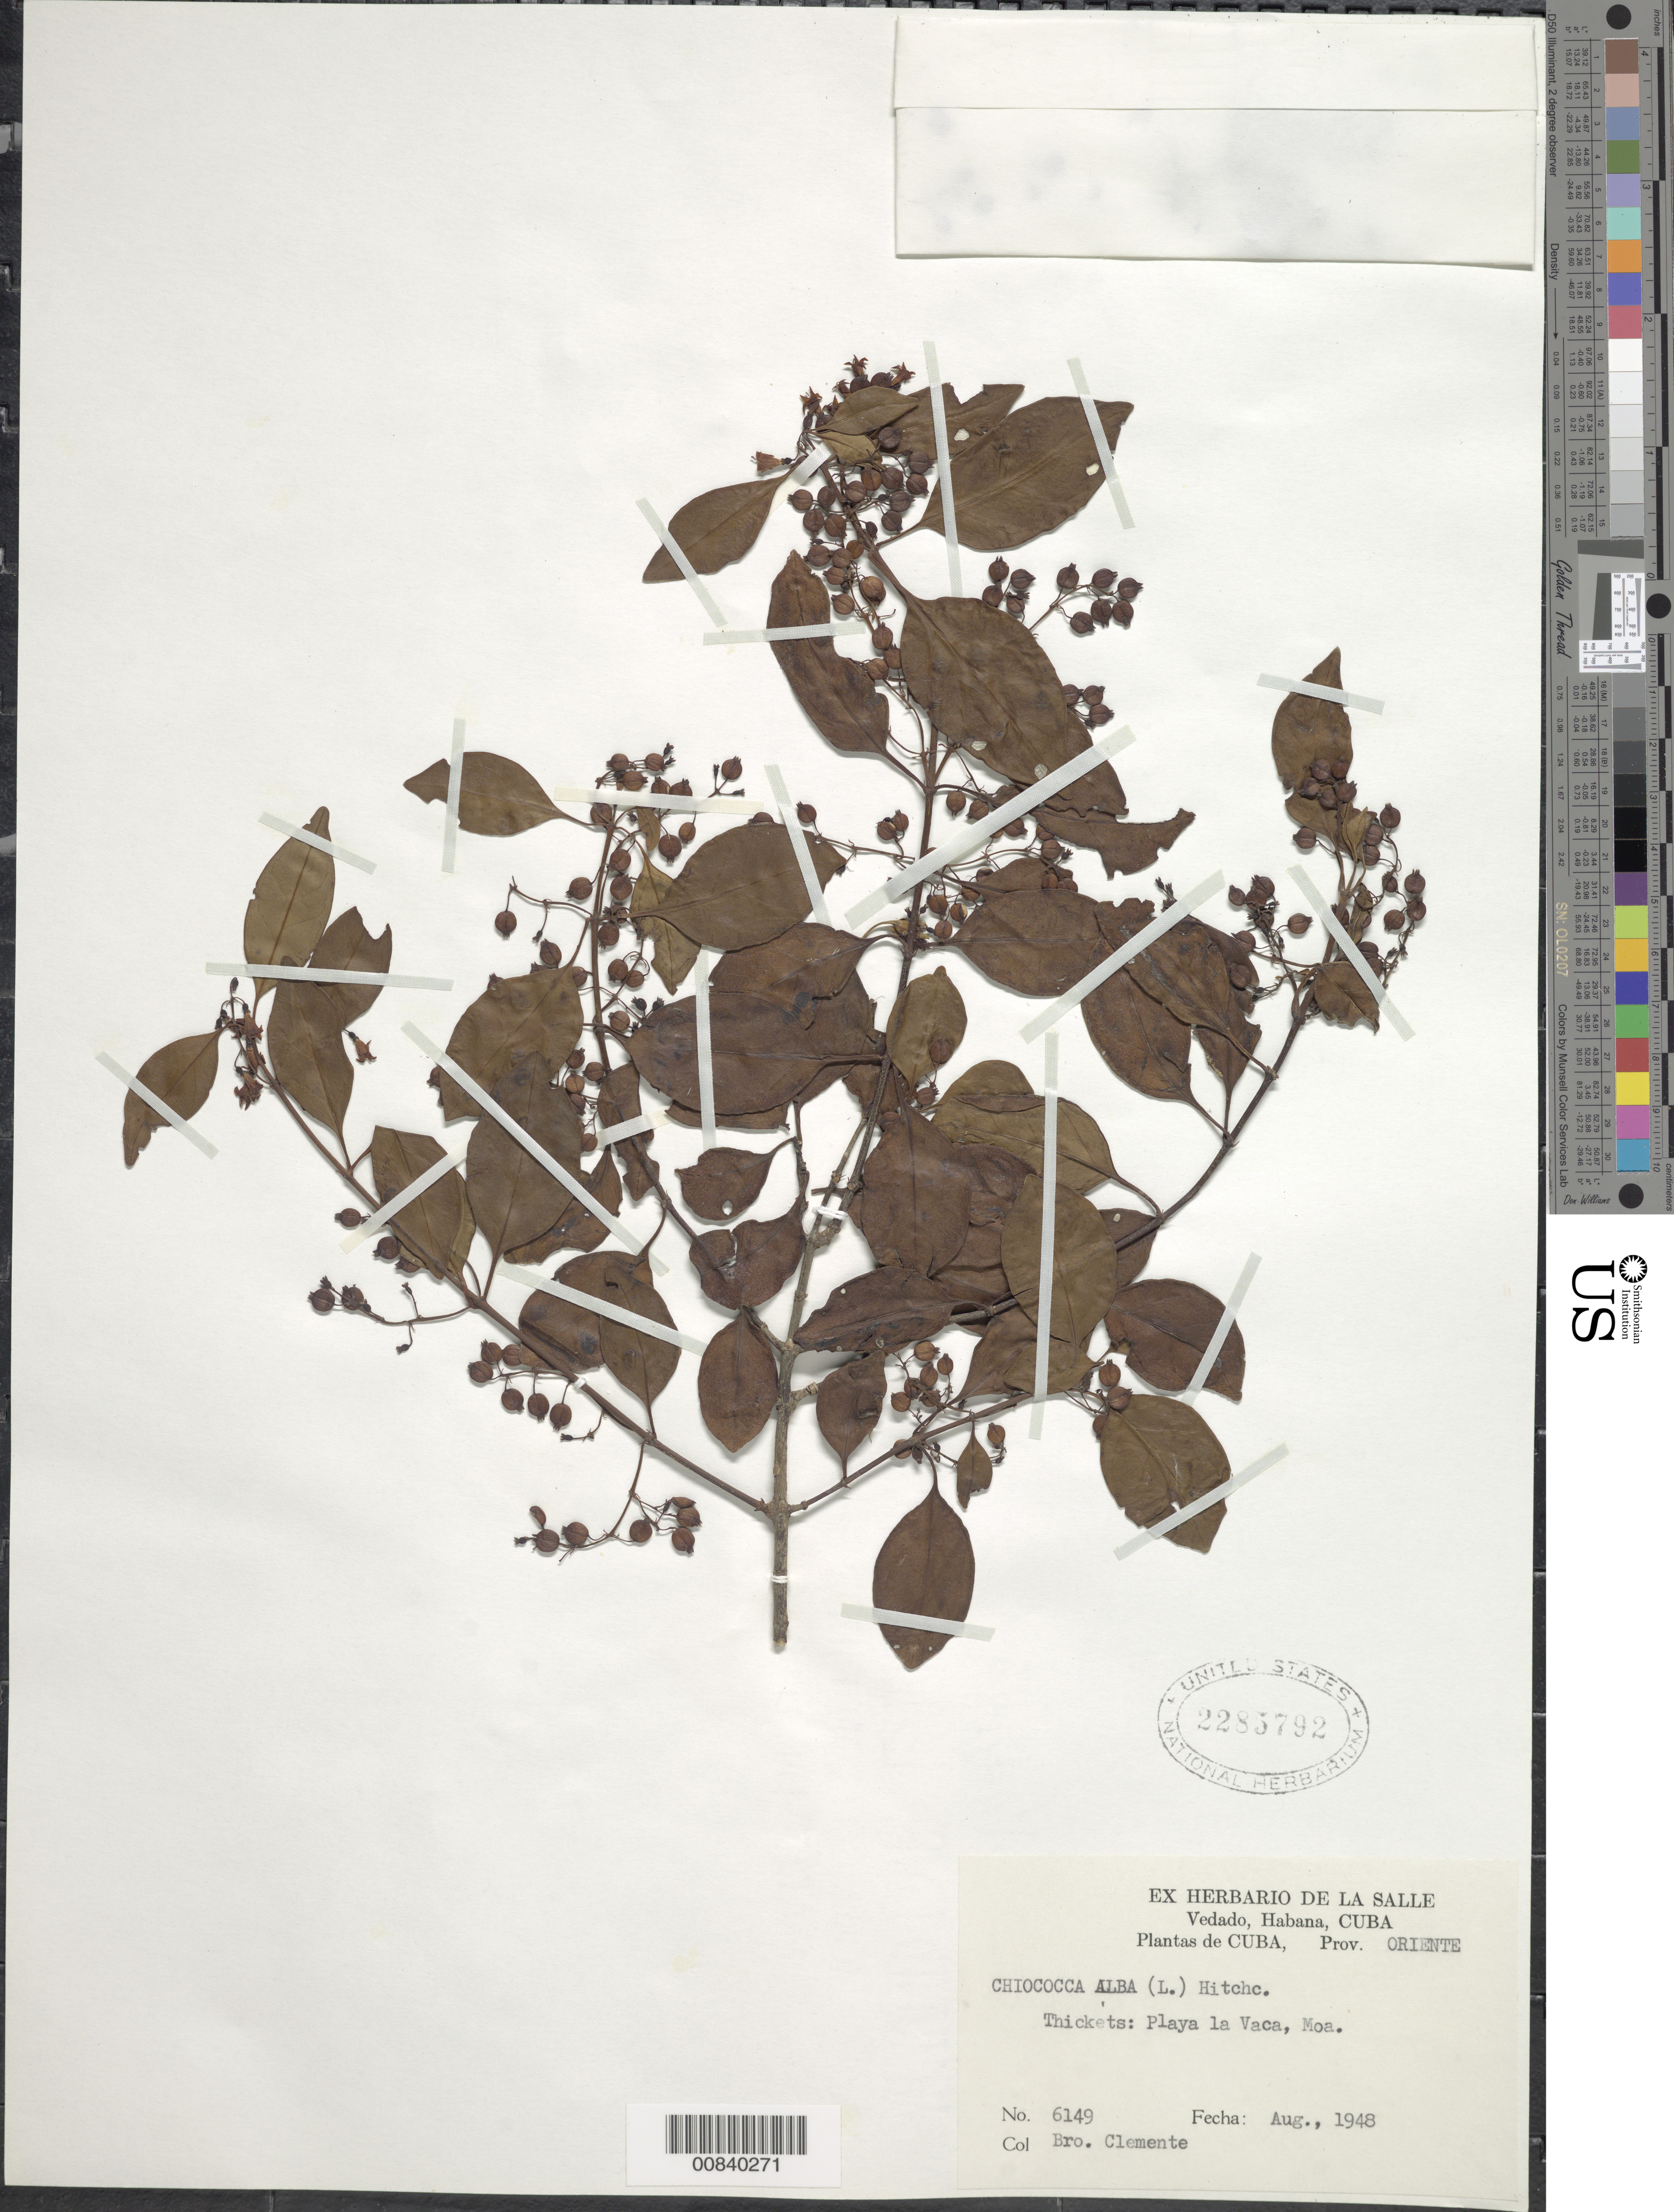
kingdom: Plantae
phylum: Tracheophyta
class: Magnoliopsida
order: Gentianales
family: Rubiaceae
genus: Chiococca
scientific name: Chiococca alba subsp. alba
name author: (L.) Hitchc.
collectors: Bro. Clemente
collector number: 6149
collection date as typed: Aug 1948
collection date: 1948-08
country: Cuba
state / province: Oriente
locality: Playa la Vaca, Moa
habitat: Thickets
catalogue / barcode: US 2285792